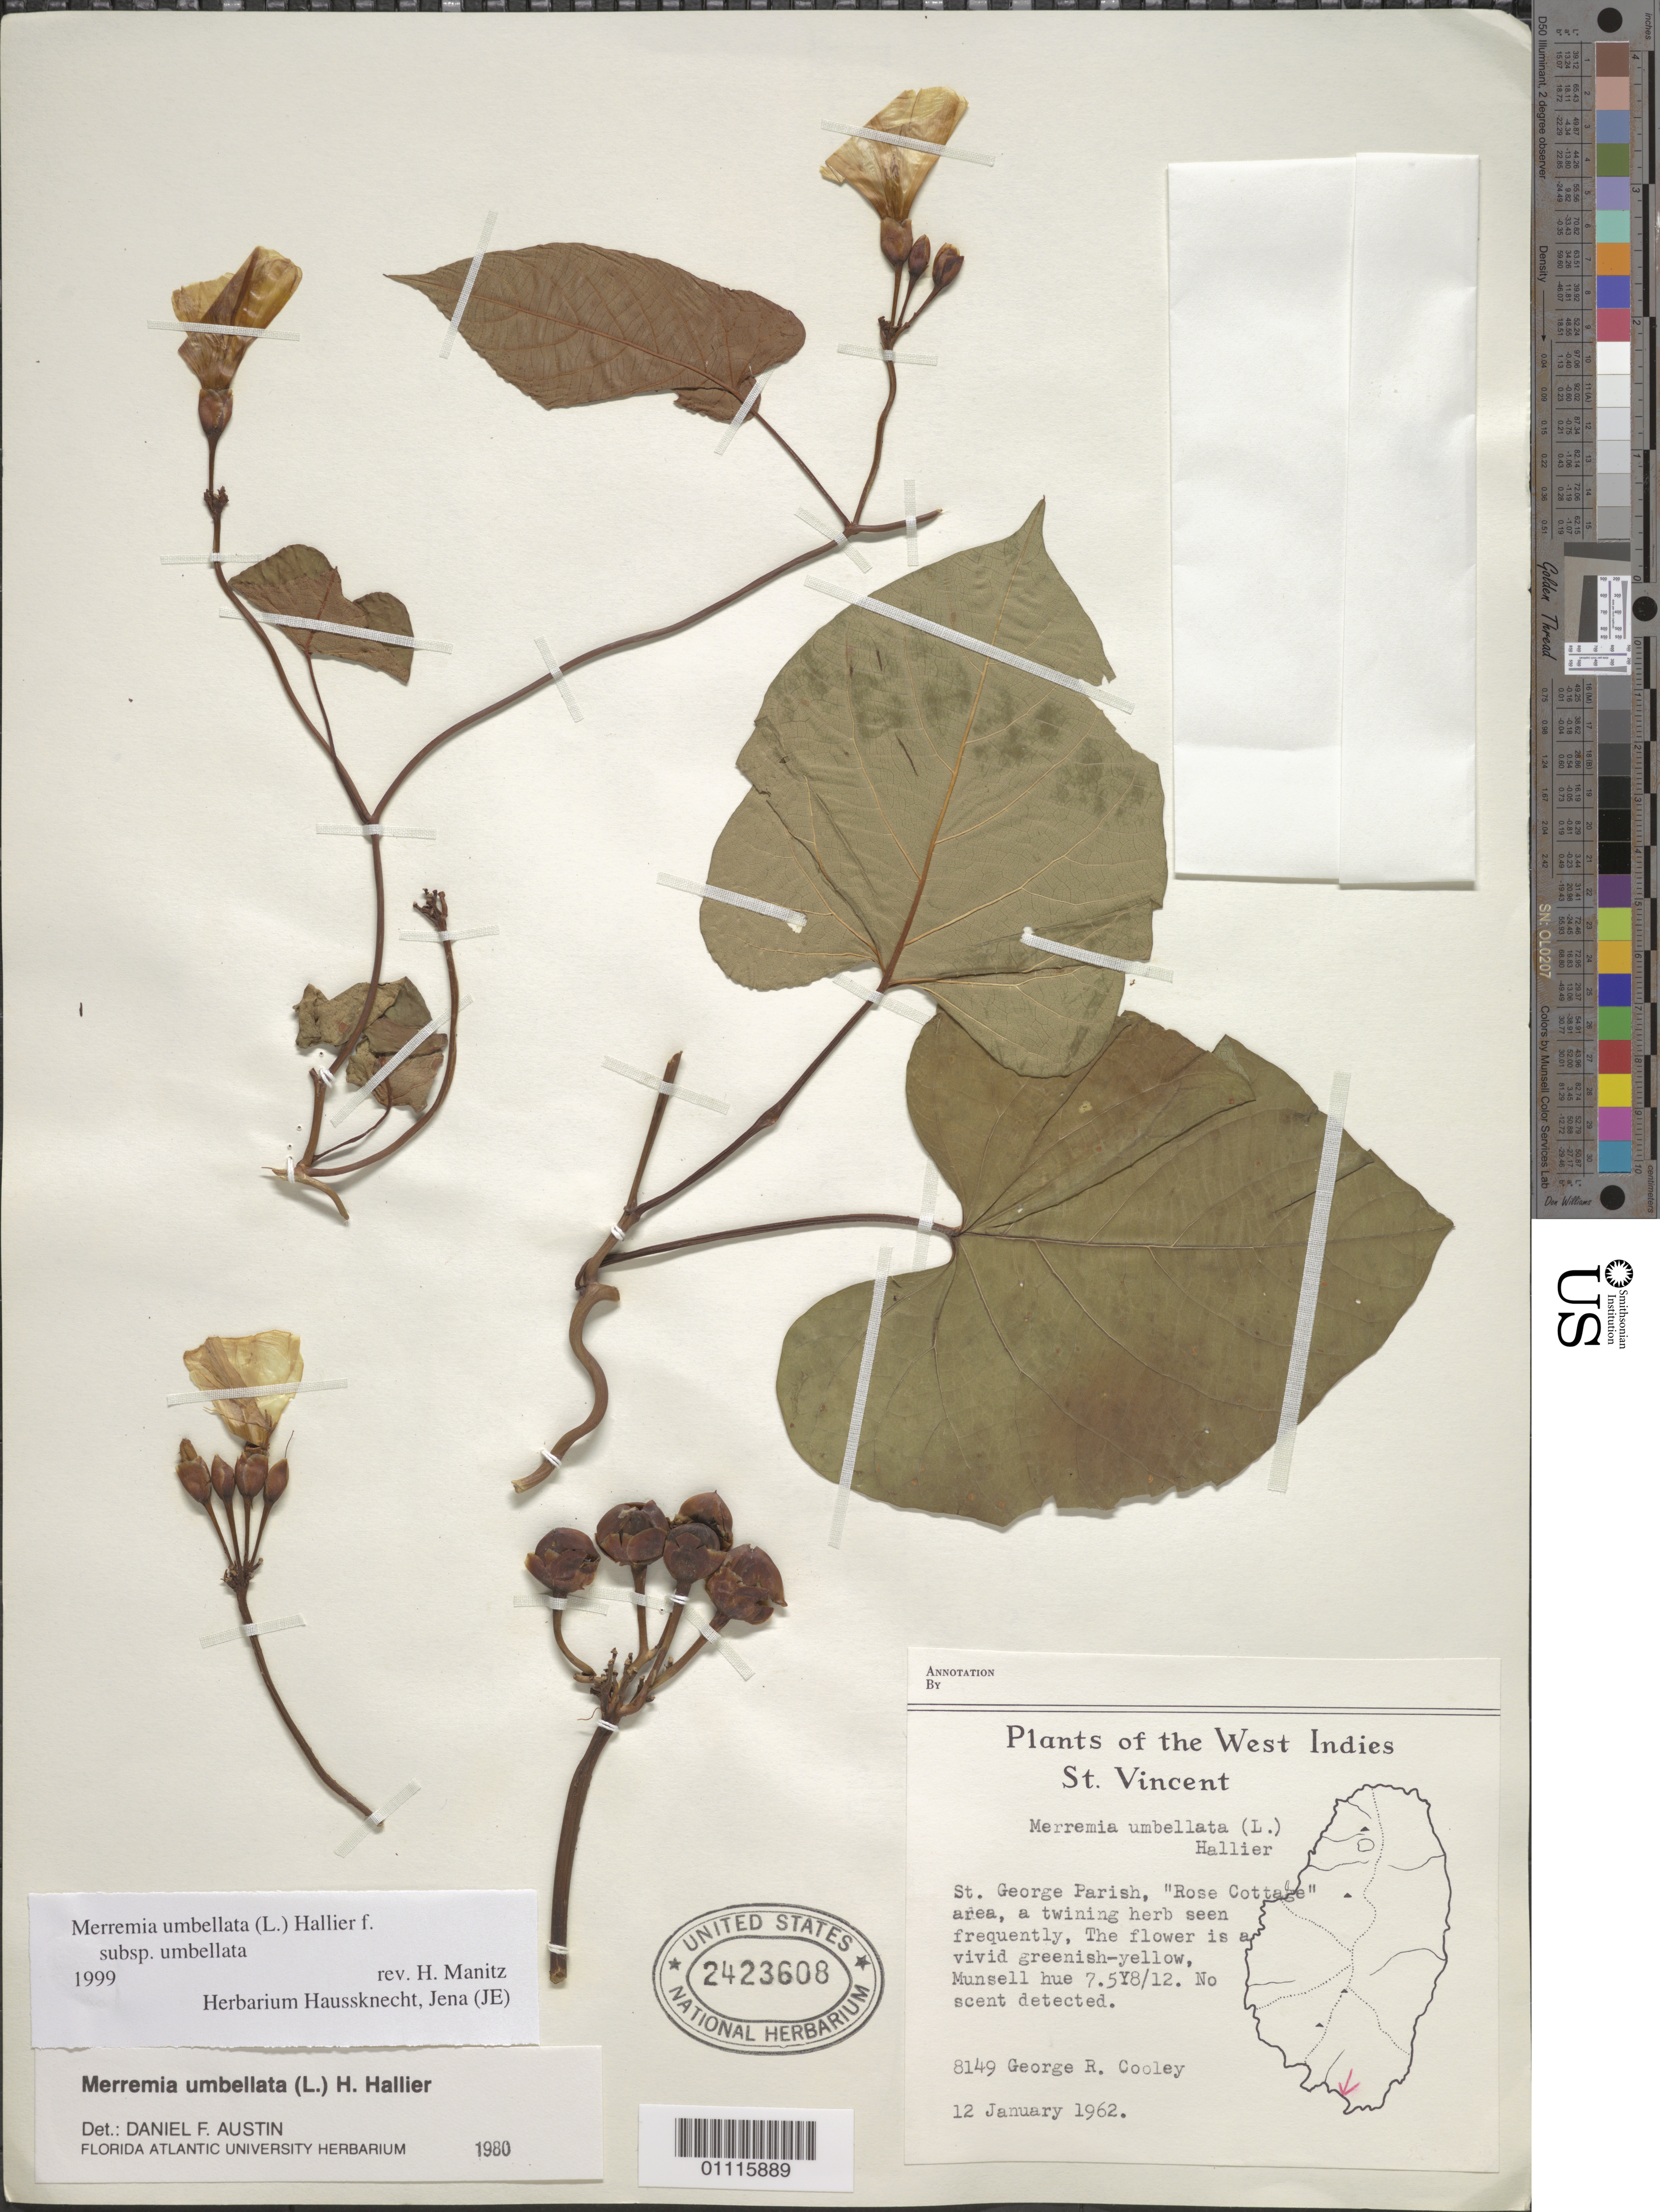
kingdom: Plantae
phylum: Tracheophyta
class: Magnoliopsida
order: Solanales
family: Convolvulaceae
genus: Camonea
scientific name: Camonea umbellata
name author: (L.) A. R. Simões & Staples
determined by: Strong, Mark T., (BOT), Smithsonian Institution - National Museum of Natural History (UNITED STATES)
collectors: G. R. Cooley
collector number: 8149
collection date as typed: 12 Jan 1962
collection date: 1962-01-12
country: St. Vincent - Grenadines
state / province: Saint George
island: St. Vincent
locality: "Rose Cottage" area.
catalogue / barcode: US 2423608